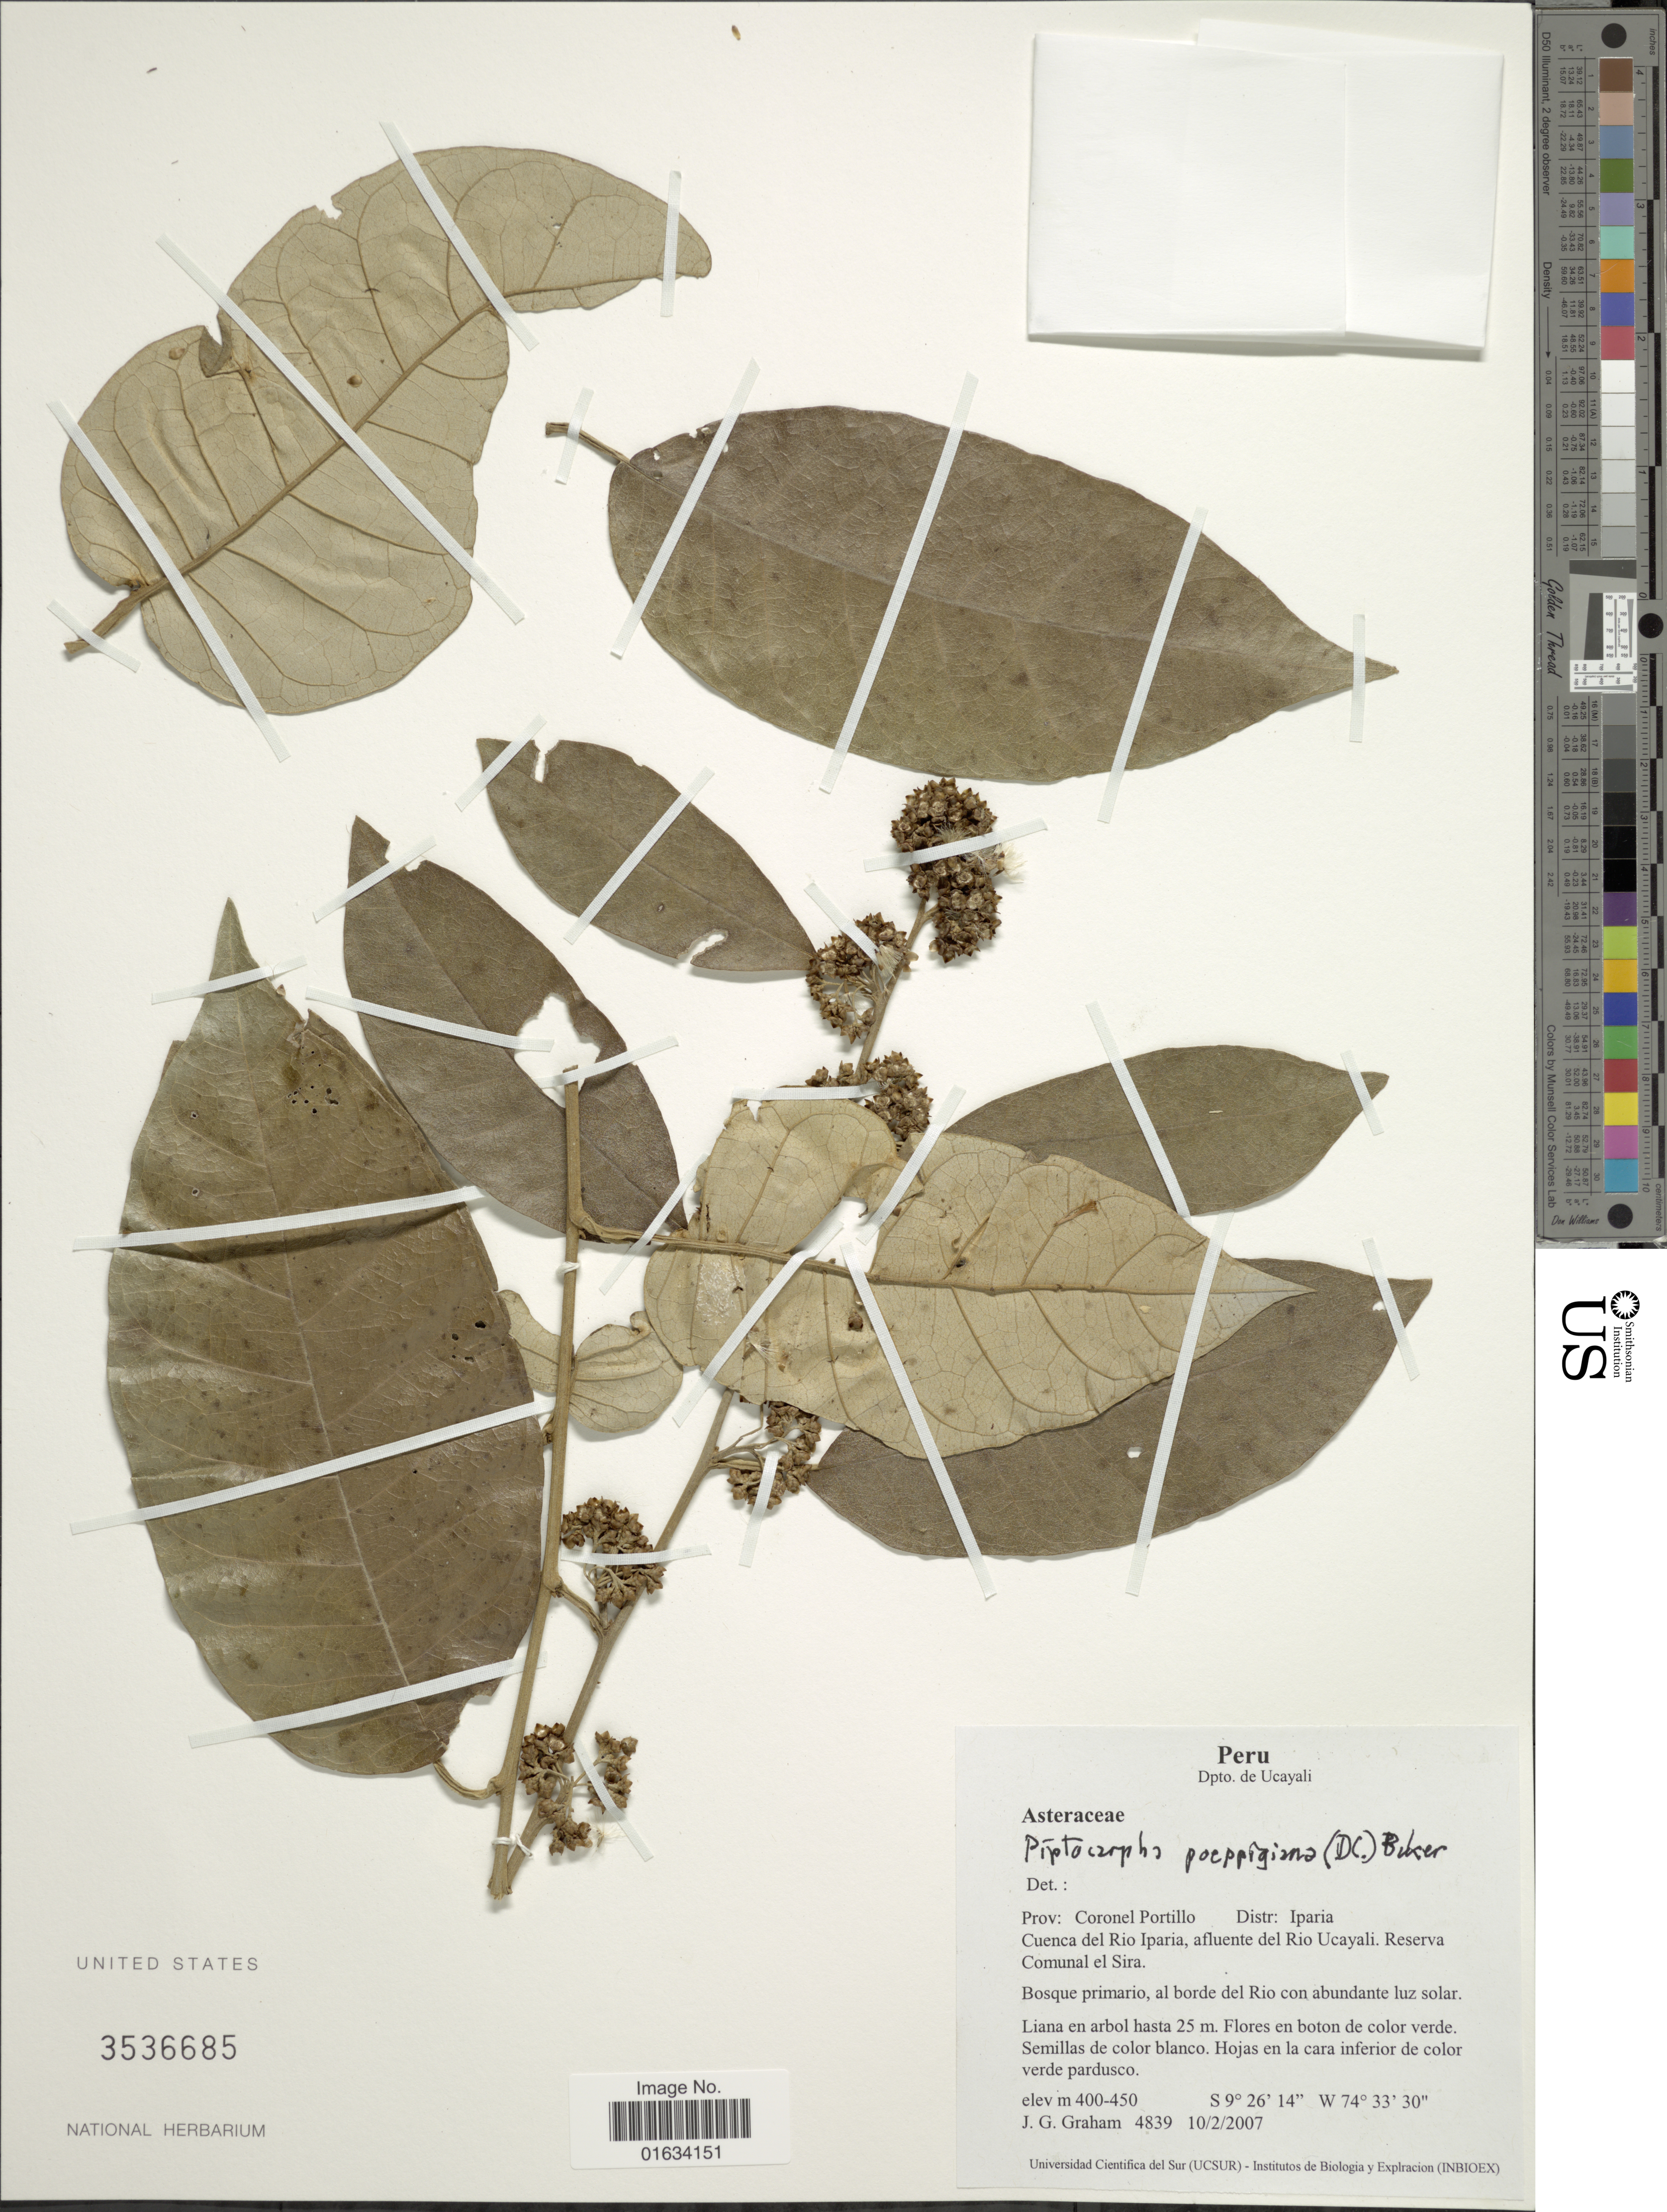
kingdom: Plantae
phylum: Tracheophyta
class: Magnoliopsida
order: Asterales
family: Asteraceae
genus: Piptocarpha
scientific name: Piptocarpha poeppigiana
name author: (DC.) Baker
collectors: J. Graham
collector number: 4839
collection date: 2007-02-10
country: Peru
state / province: Ucayali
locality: Peru. Dpto. de Ucayali. Prov.: Coronel Portillo. Distr: Iparia. Cuenca del Rio Iparia, afluente del Rio Ucayali. Reserva Comunal el Sira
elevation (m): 400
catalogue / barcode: US 3536685